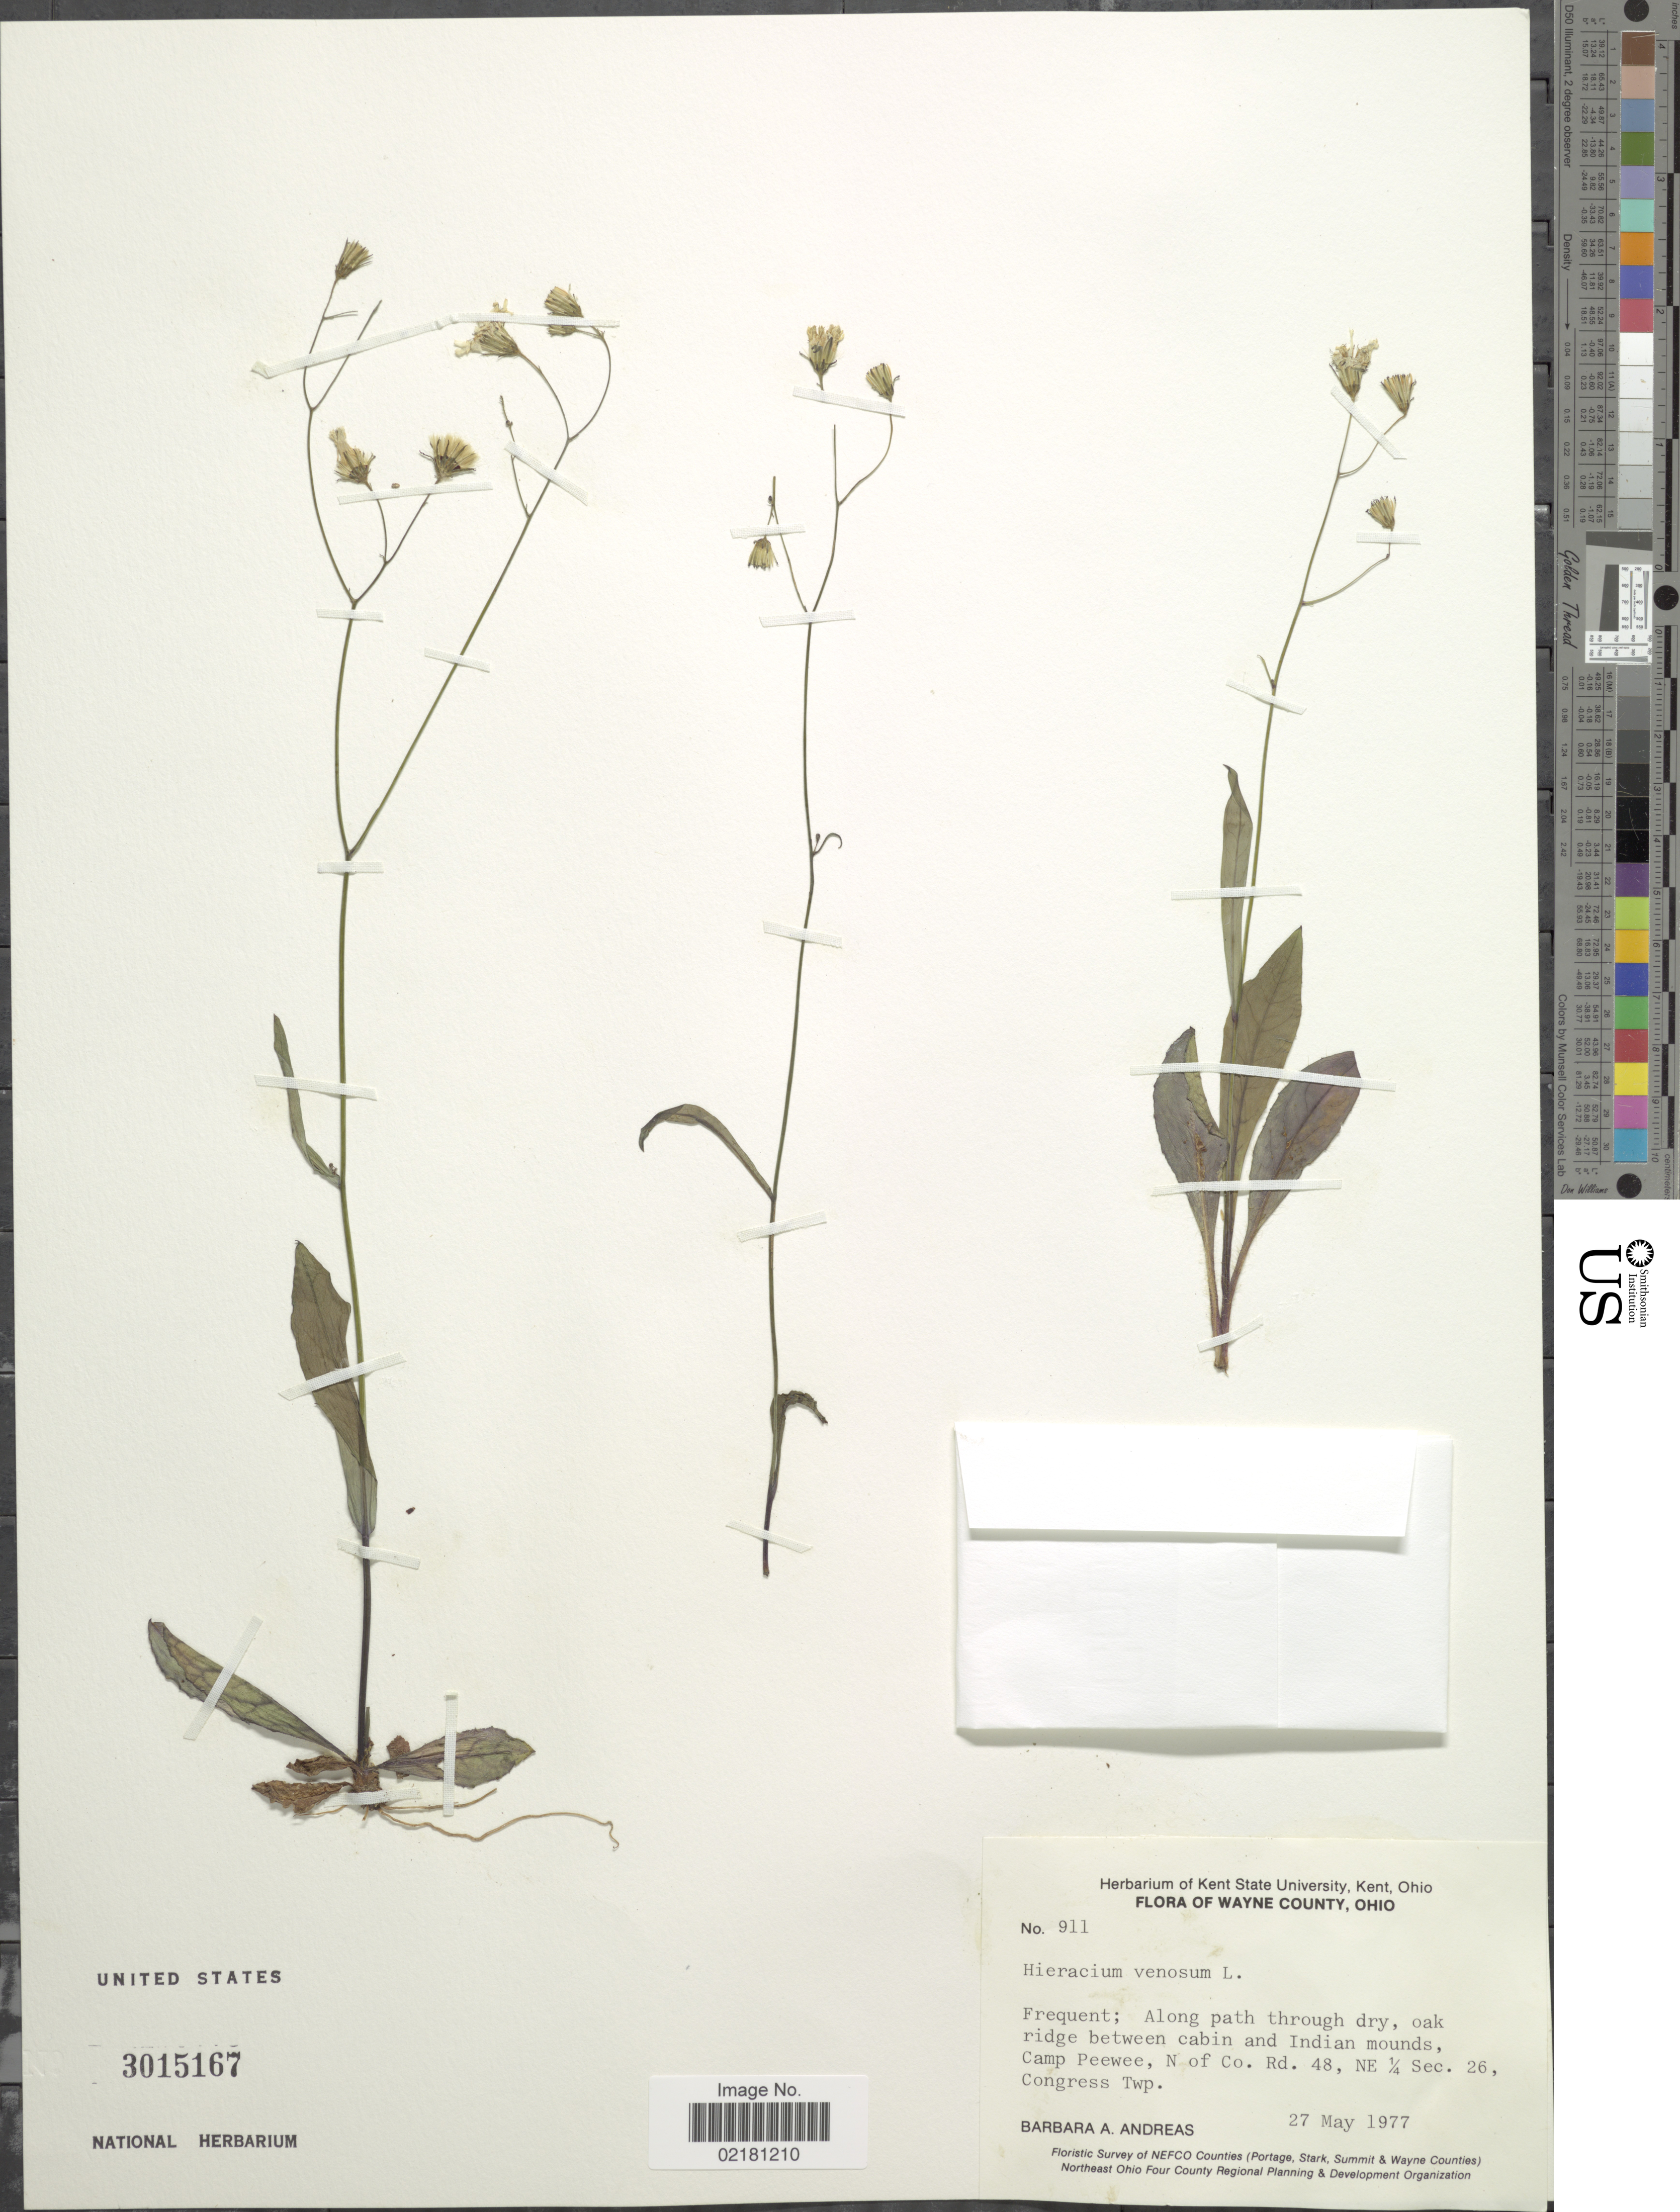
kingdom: Plantae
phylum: Tracheophyta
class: Magnoliopsida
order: Asterales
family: Asteraceae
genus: Hieracium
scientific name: Hieracium venosum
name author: L.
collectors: B. A. Andreas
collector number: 911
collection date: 1977-05-27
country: United States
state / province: Ohio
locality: Wayne County, Ohio. Frequent; Along path through dry, oak ridge between cabin and Indian mounds, Camp Peewee, N of Co. Rd. 48, NE ¼ Sec. 26, Congress Twp.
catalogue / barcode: US 3015167